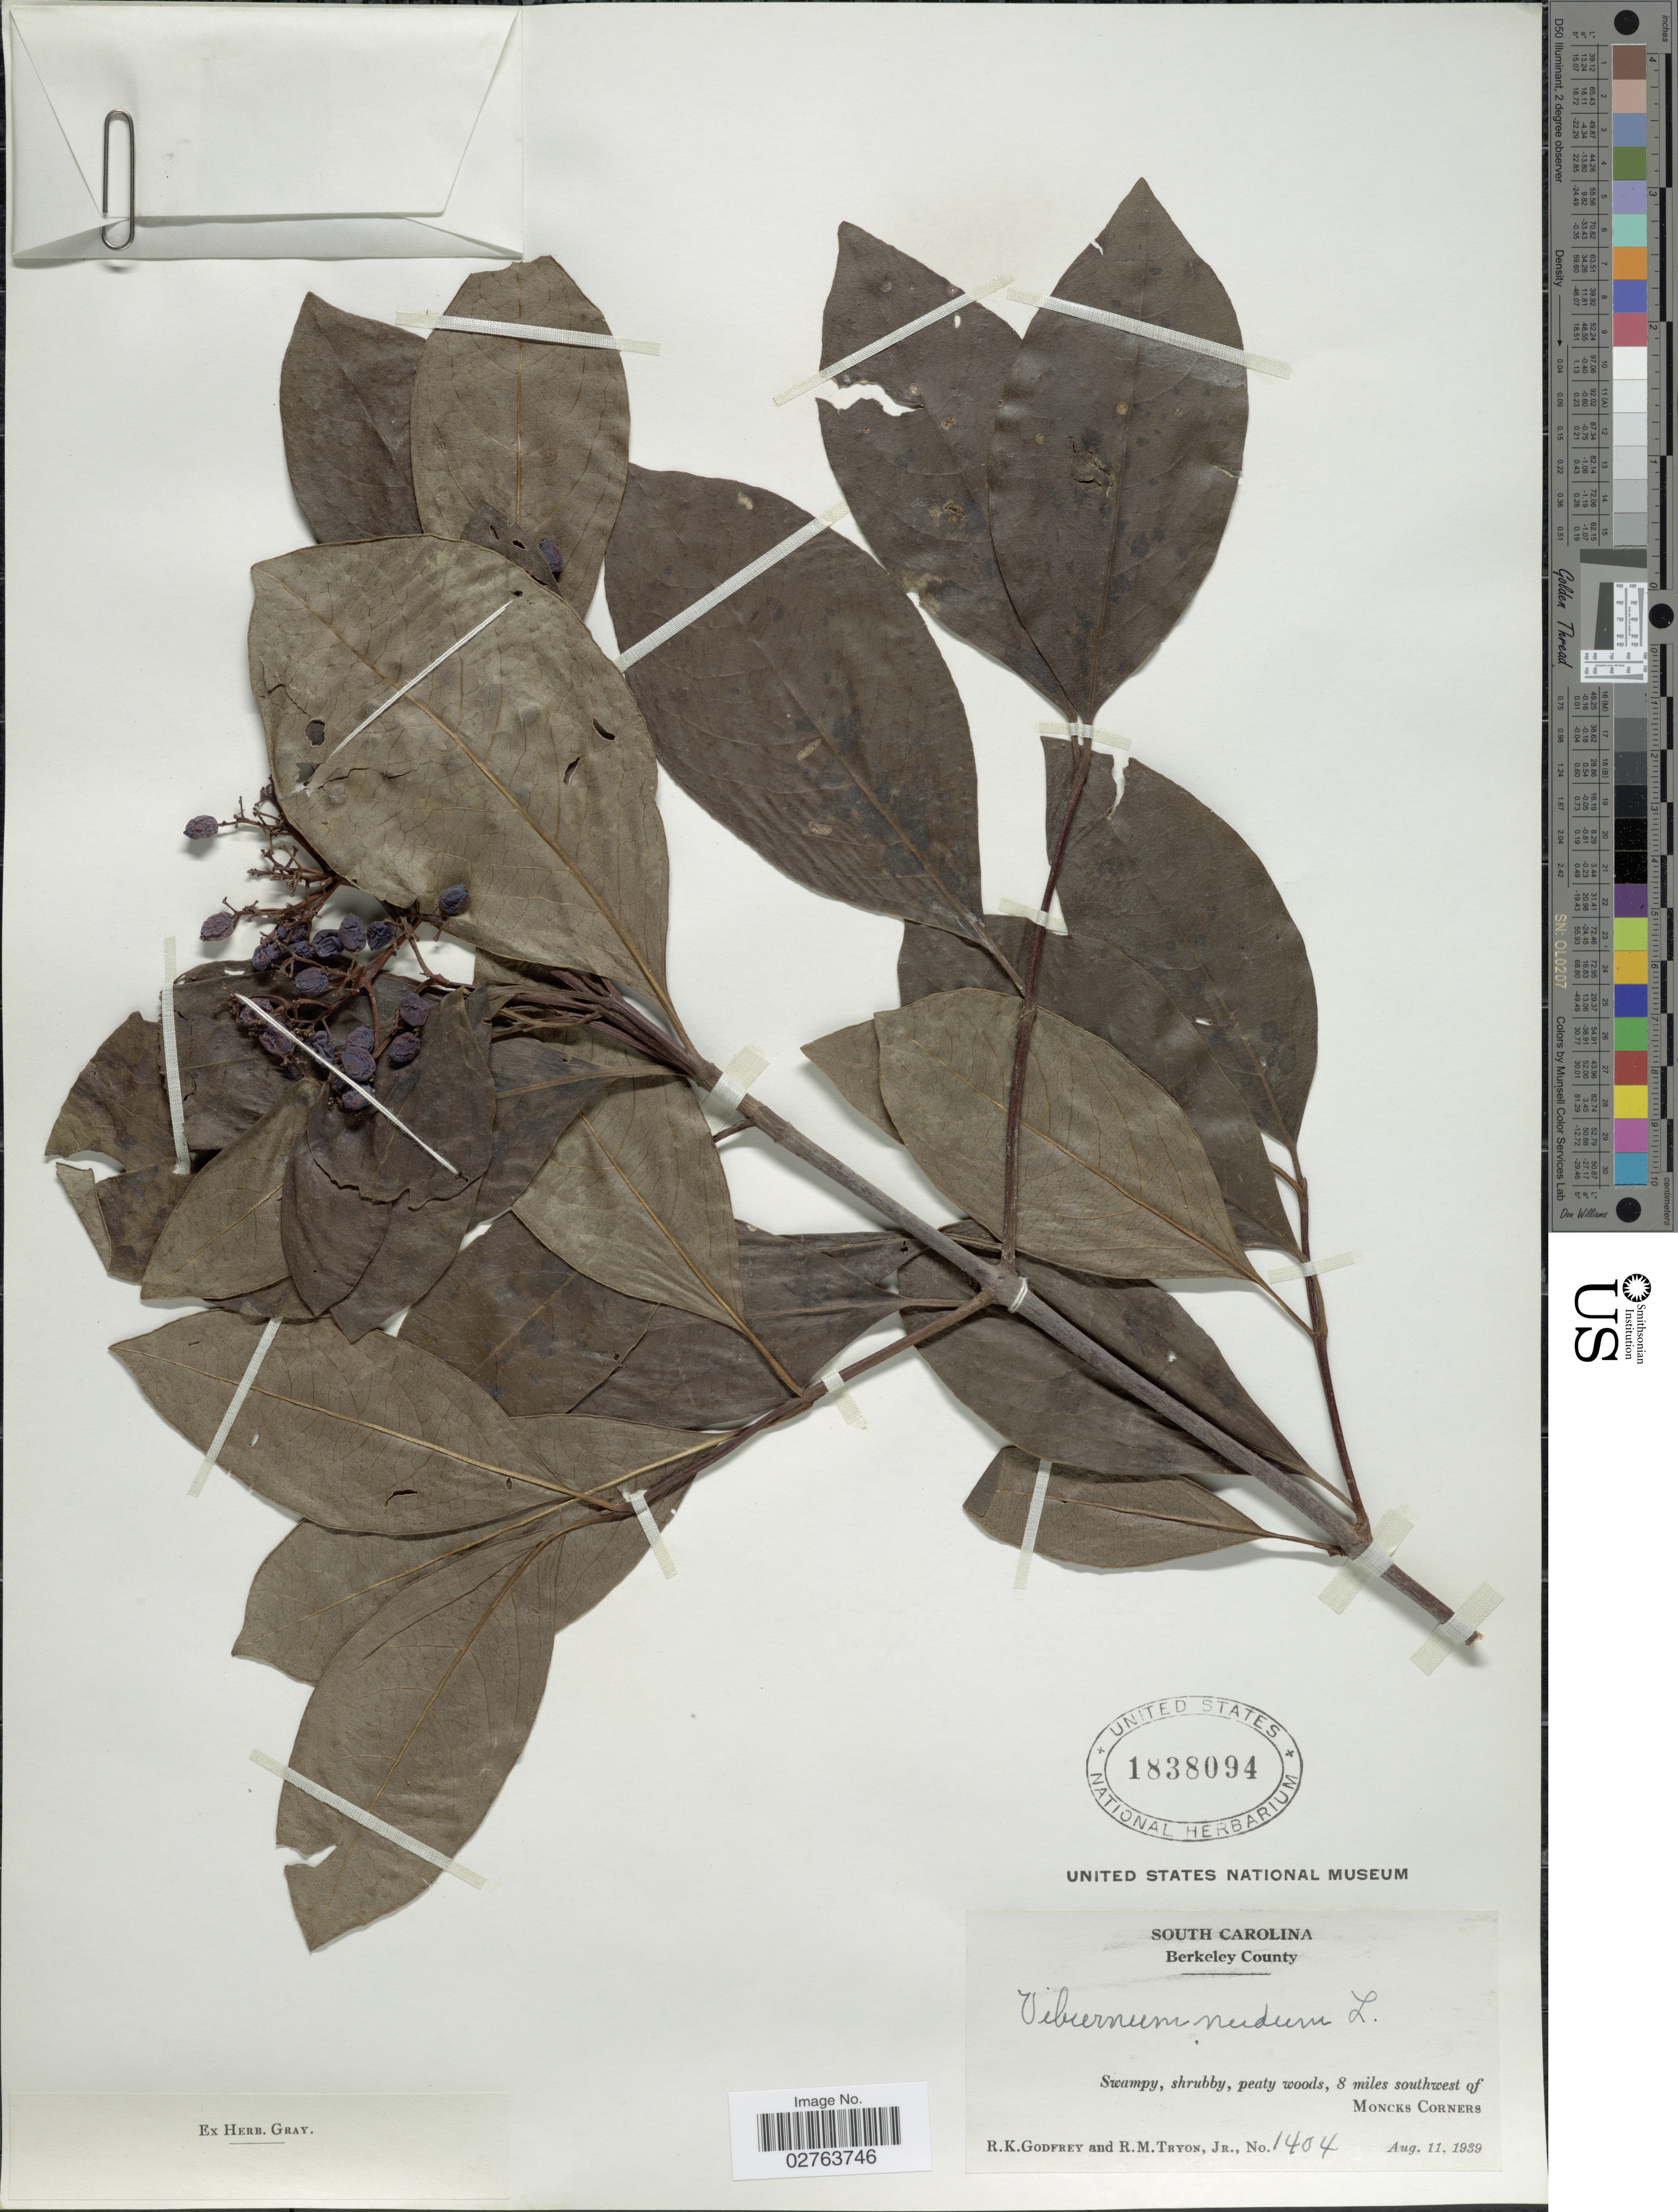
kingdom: Plantae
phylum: Tracheophyta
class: Magnoliopsida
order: Dipsacales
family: Viburnaceae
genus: Viburnum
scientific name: Viburnum nudum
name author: L.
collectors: R. K. Godfrey & R. M. Tryon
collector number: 1404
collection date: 1939-08-11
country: United States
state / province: South Carolina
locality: Berkeley County. 8 miles southwest of Moncks Corners.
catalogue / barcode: US 1838094